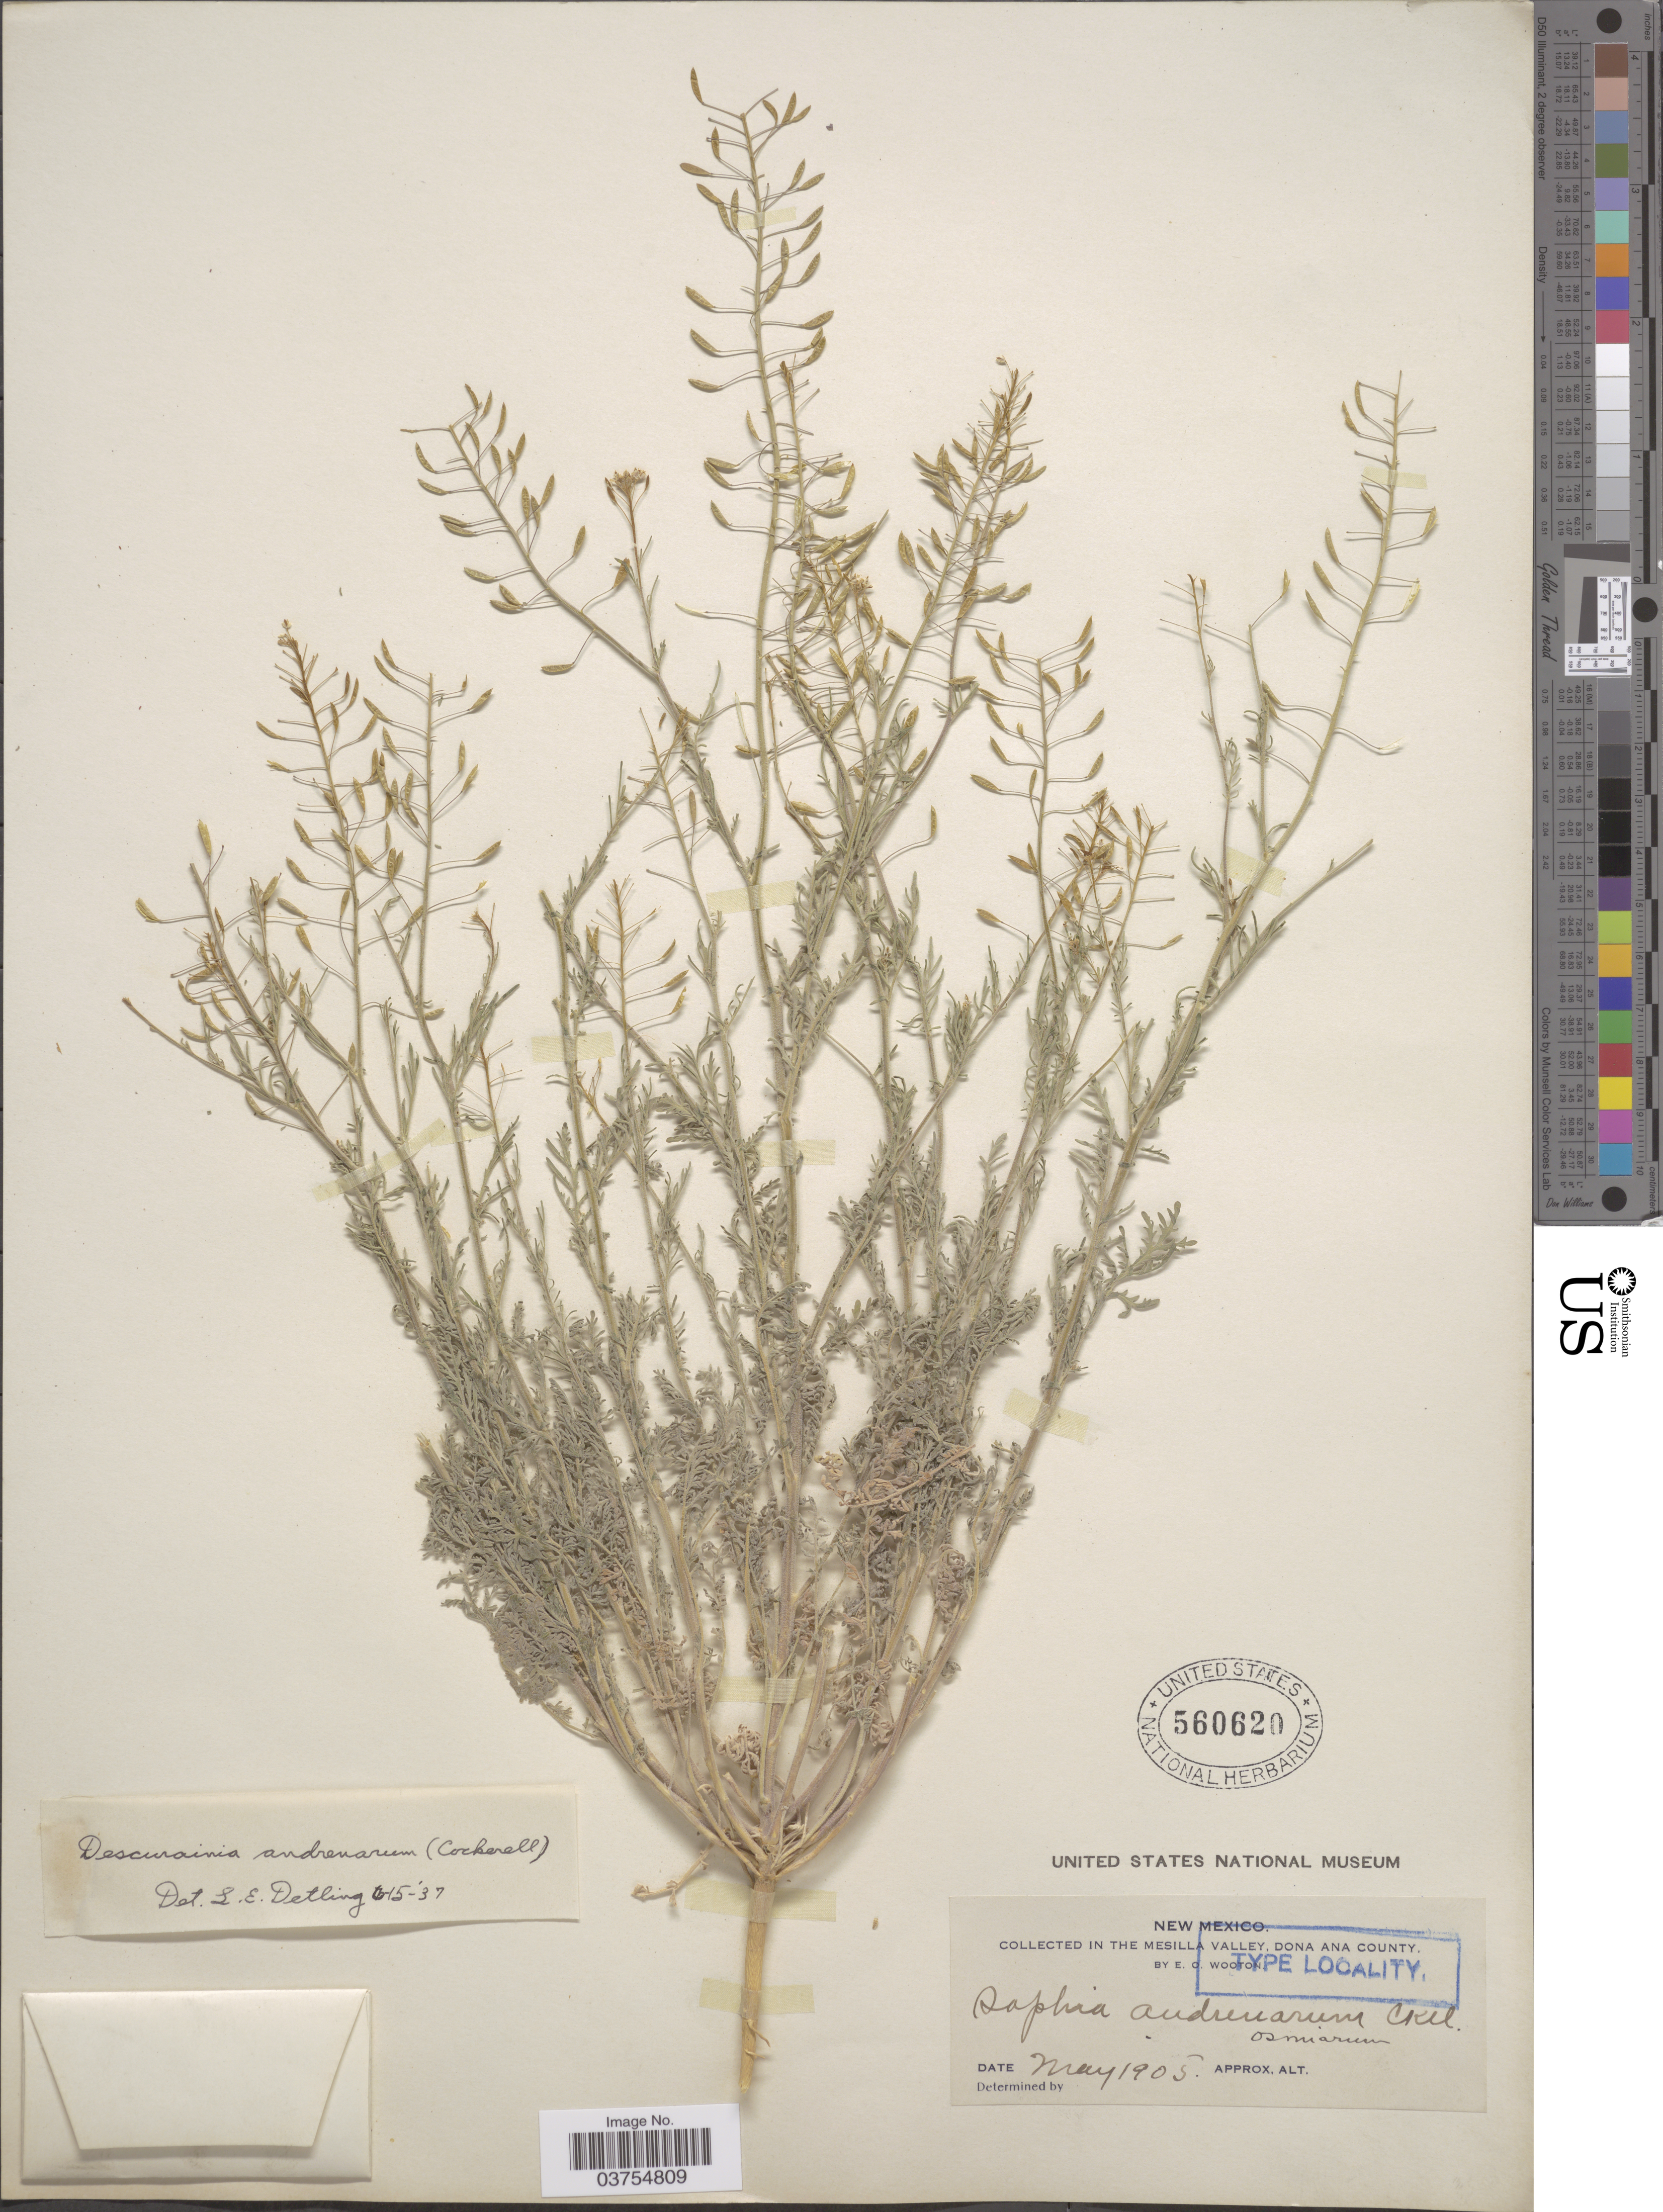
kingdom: Plantae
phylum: Tracheophyta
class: Magnoliopsida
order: Brassicales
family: Brassicaceae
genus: Descurainia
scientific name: Descurainia pinnata subsp. halictorum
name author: (Cockerell) Detling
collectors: E. O. Wooton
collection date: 1905-05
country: United States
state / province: New Mexico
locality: The Mesilla Valley, Dona Ana County.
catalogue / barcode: US 560620